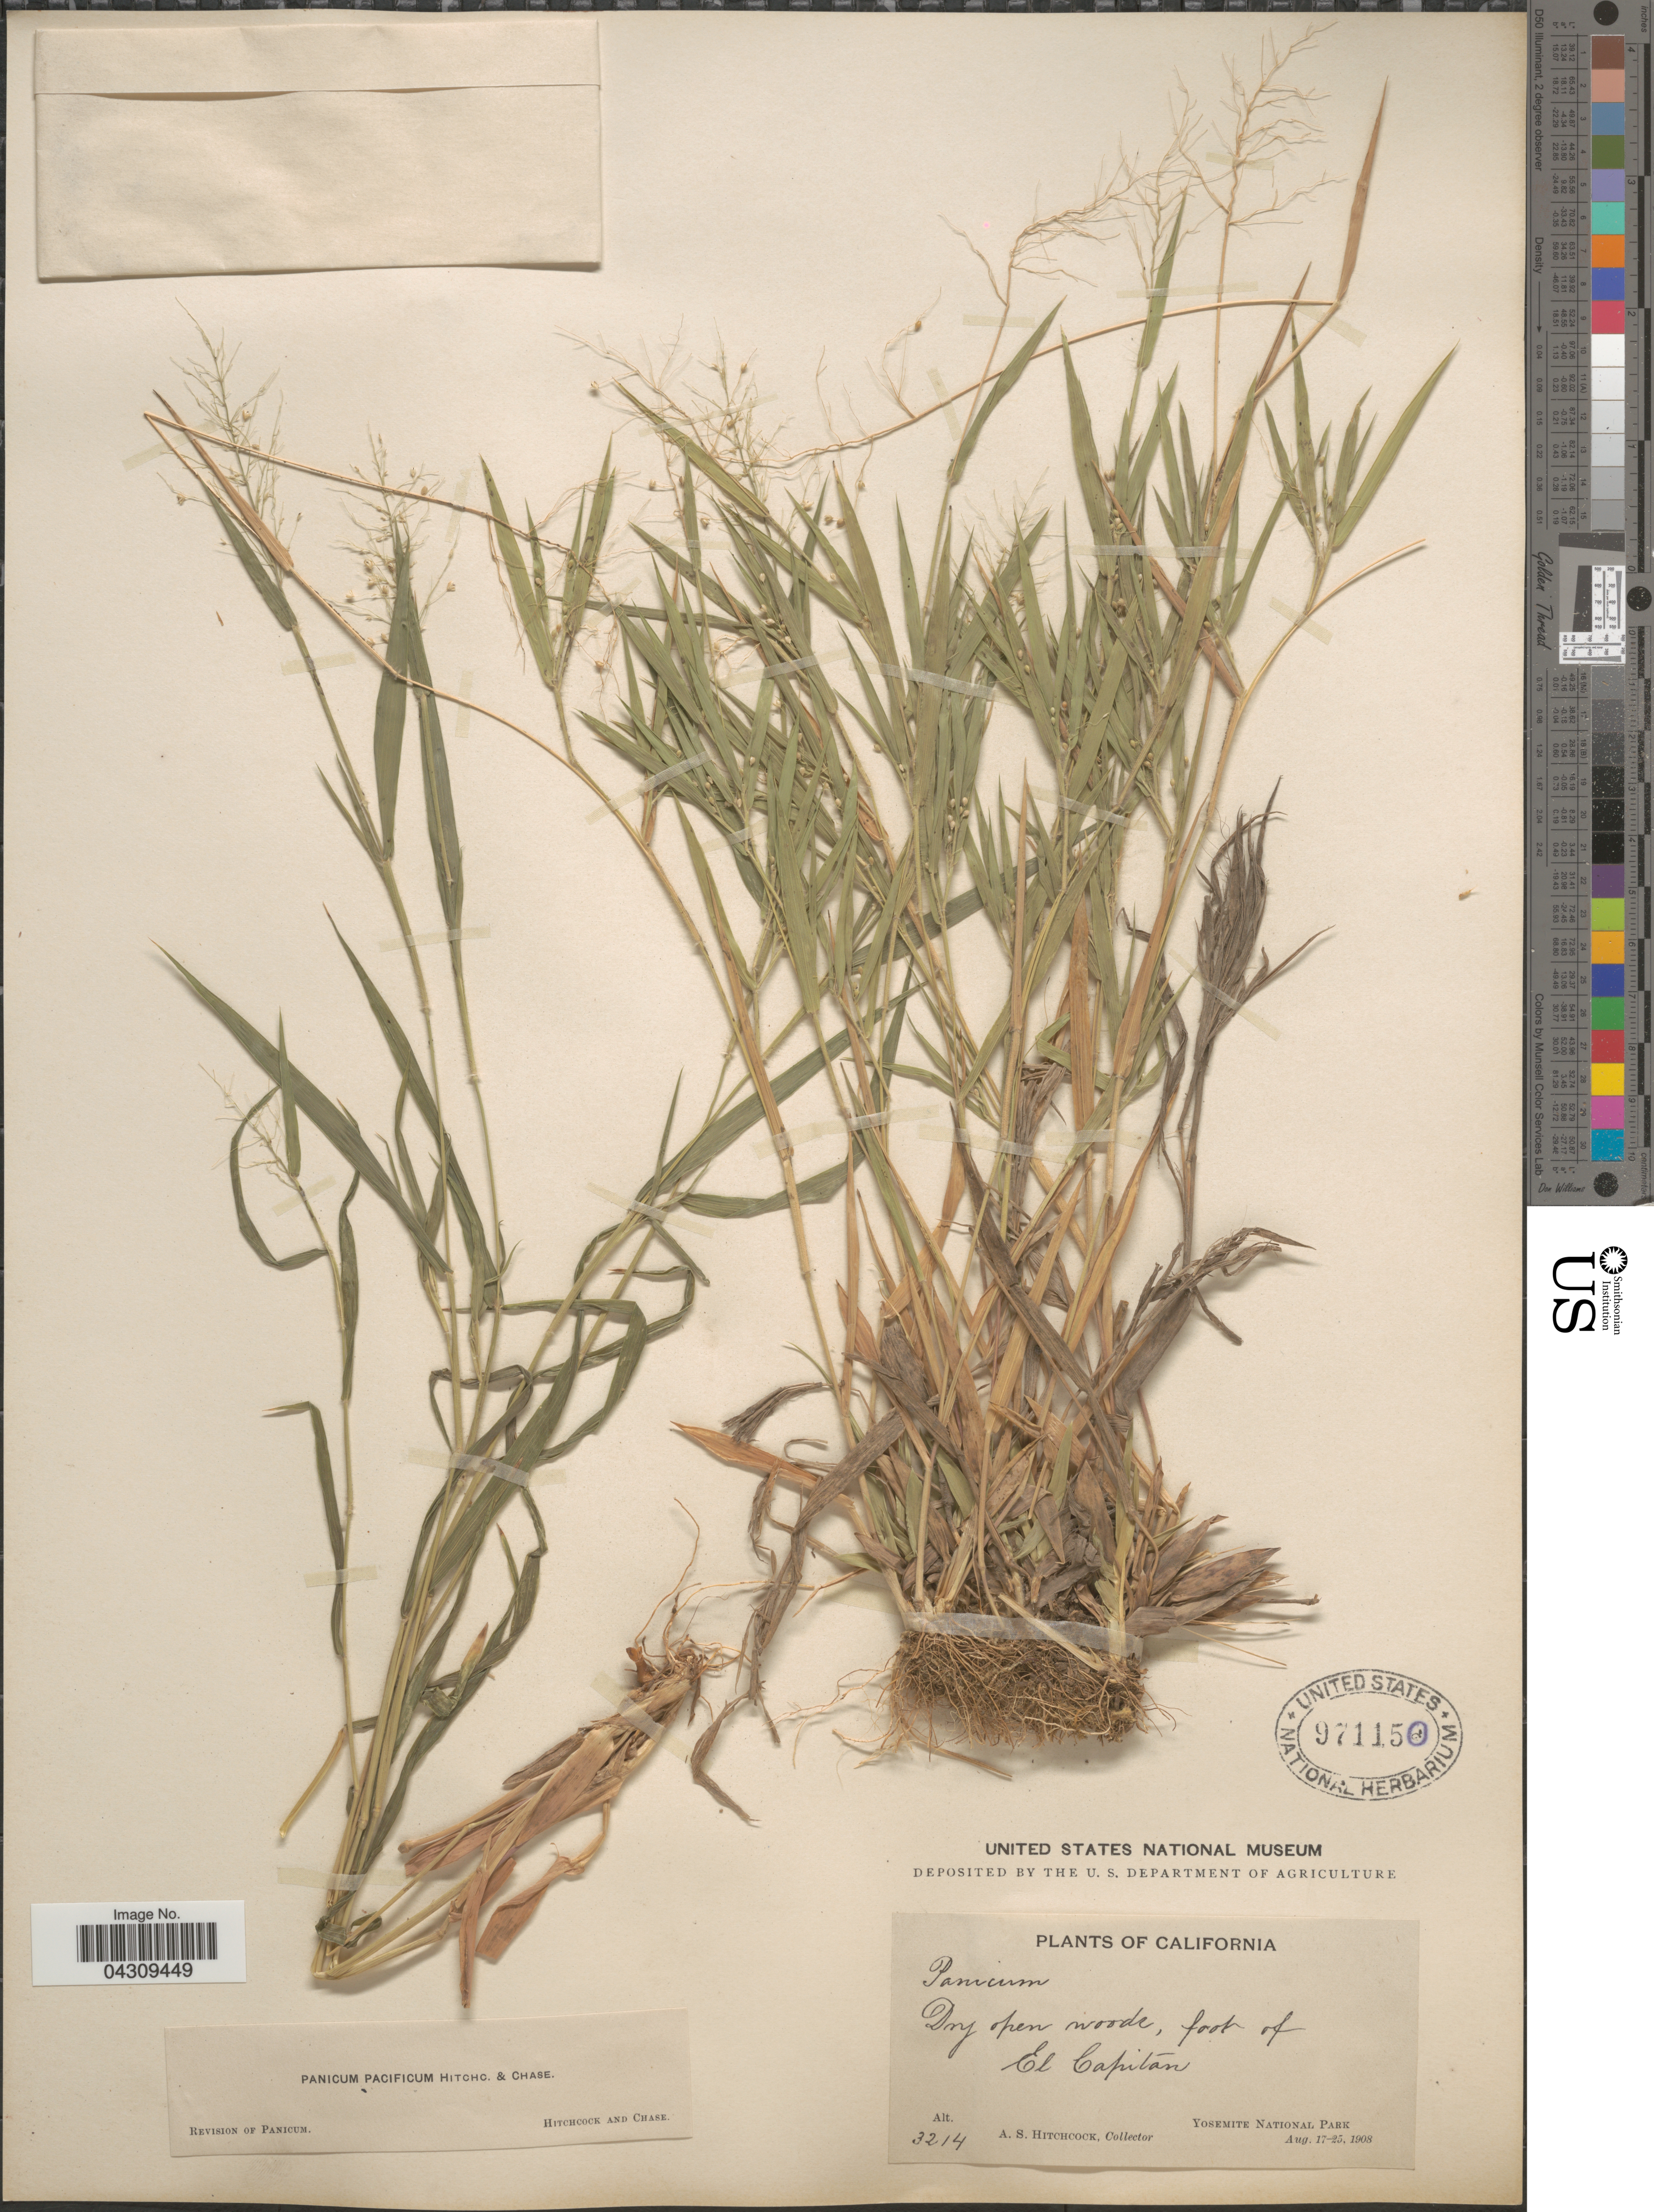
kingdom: Plantae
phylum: Tracheophyta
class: Liliopsida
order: Poales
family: Poaceae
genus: Dichanthelium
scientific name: Dichanthelium acuminatum var. acuminatum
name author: (Sw.) Gould & C.A. Clark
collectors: A. S. Hitchcock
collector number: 3214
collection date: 1908-08-17/1908-08-25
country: United States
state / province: California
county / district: Mariposa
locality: Dry open woods, foot of El Capitan. Yosemite National Park.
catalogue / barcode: US 971150